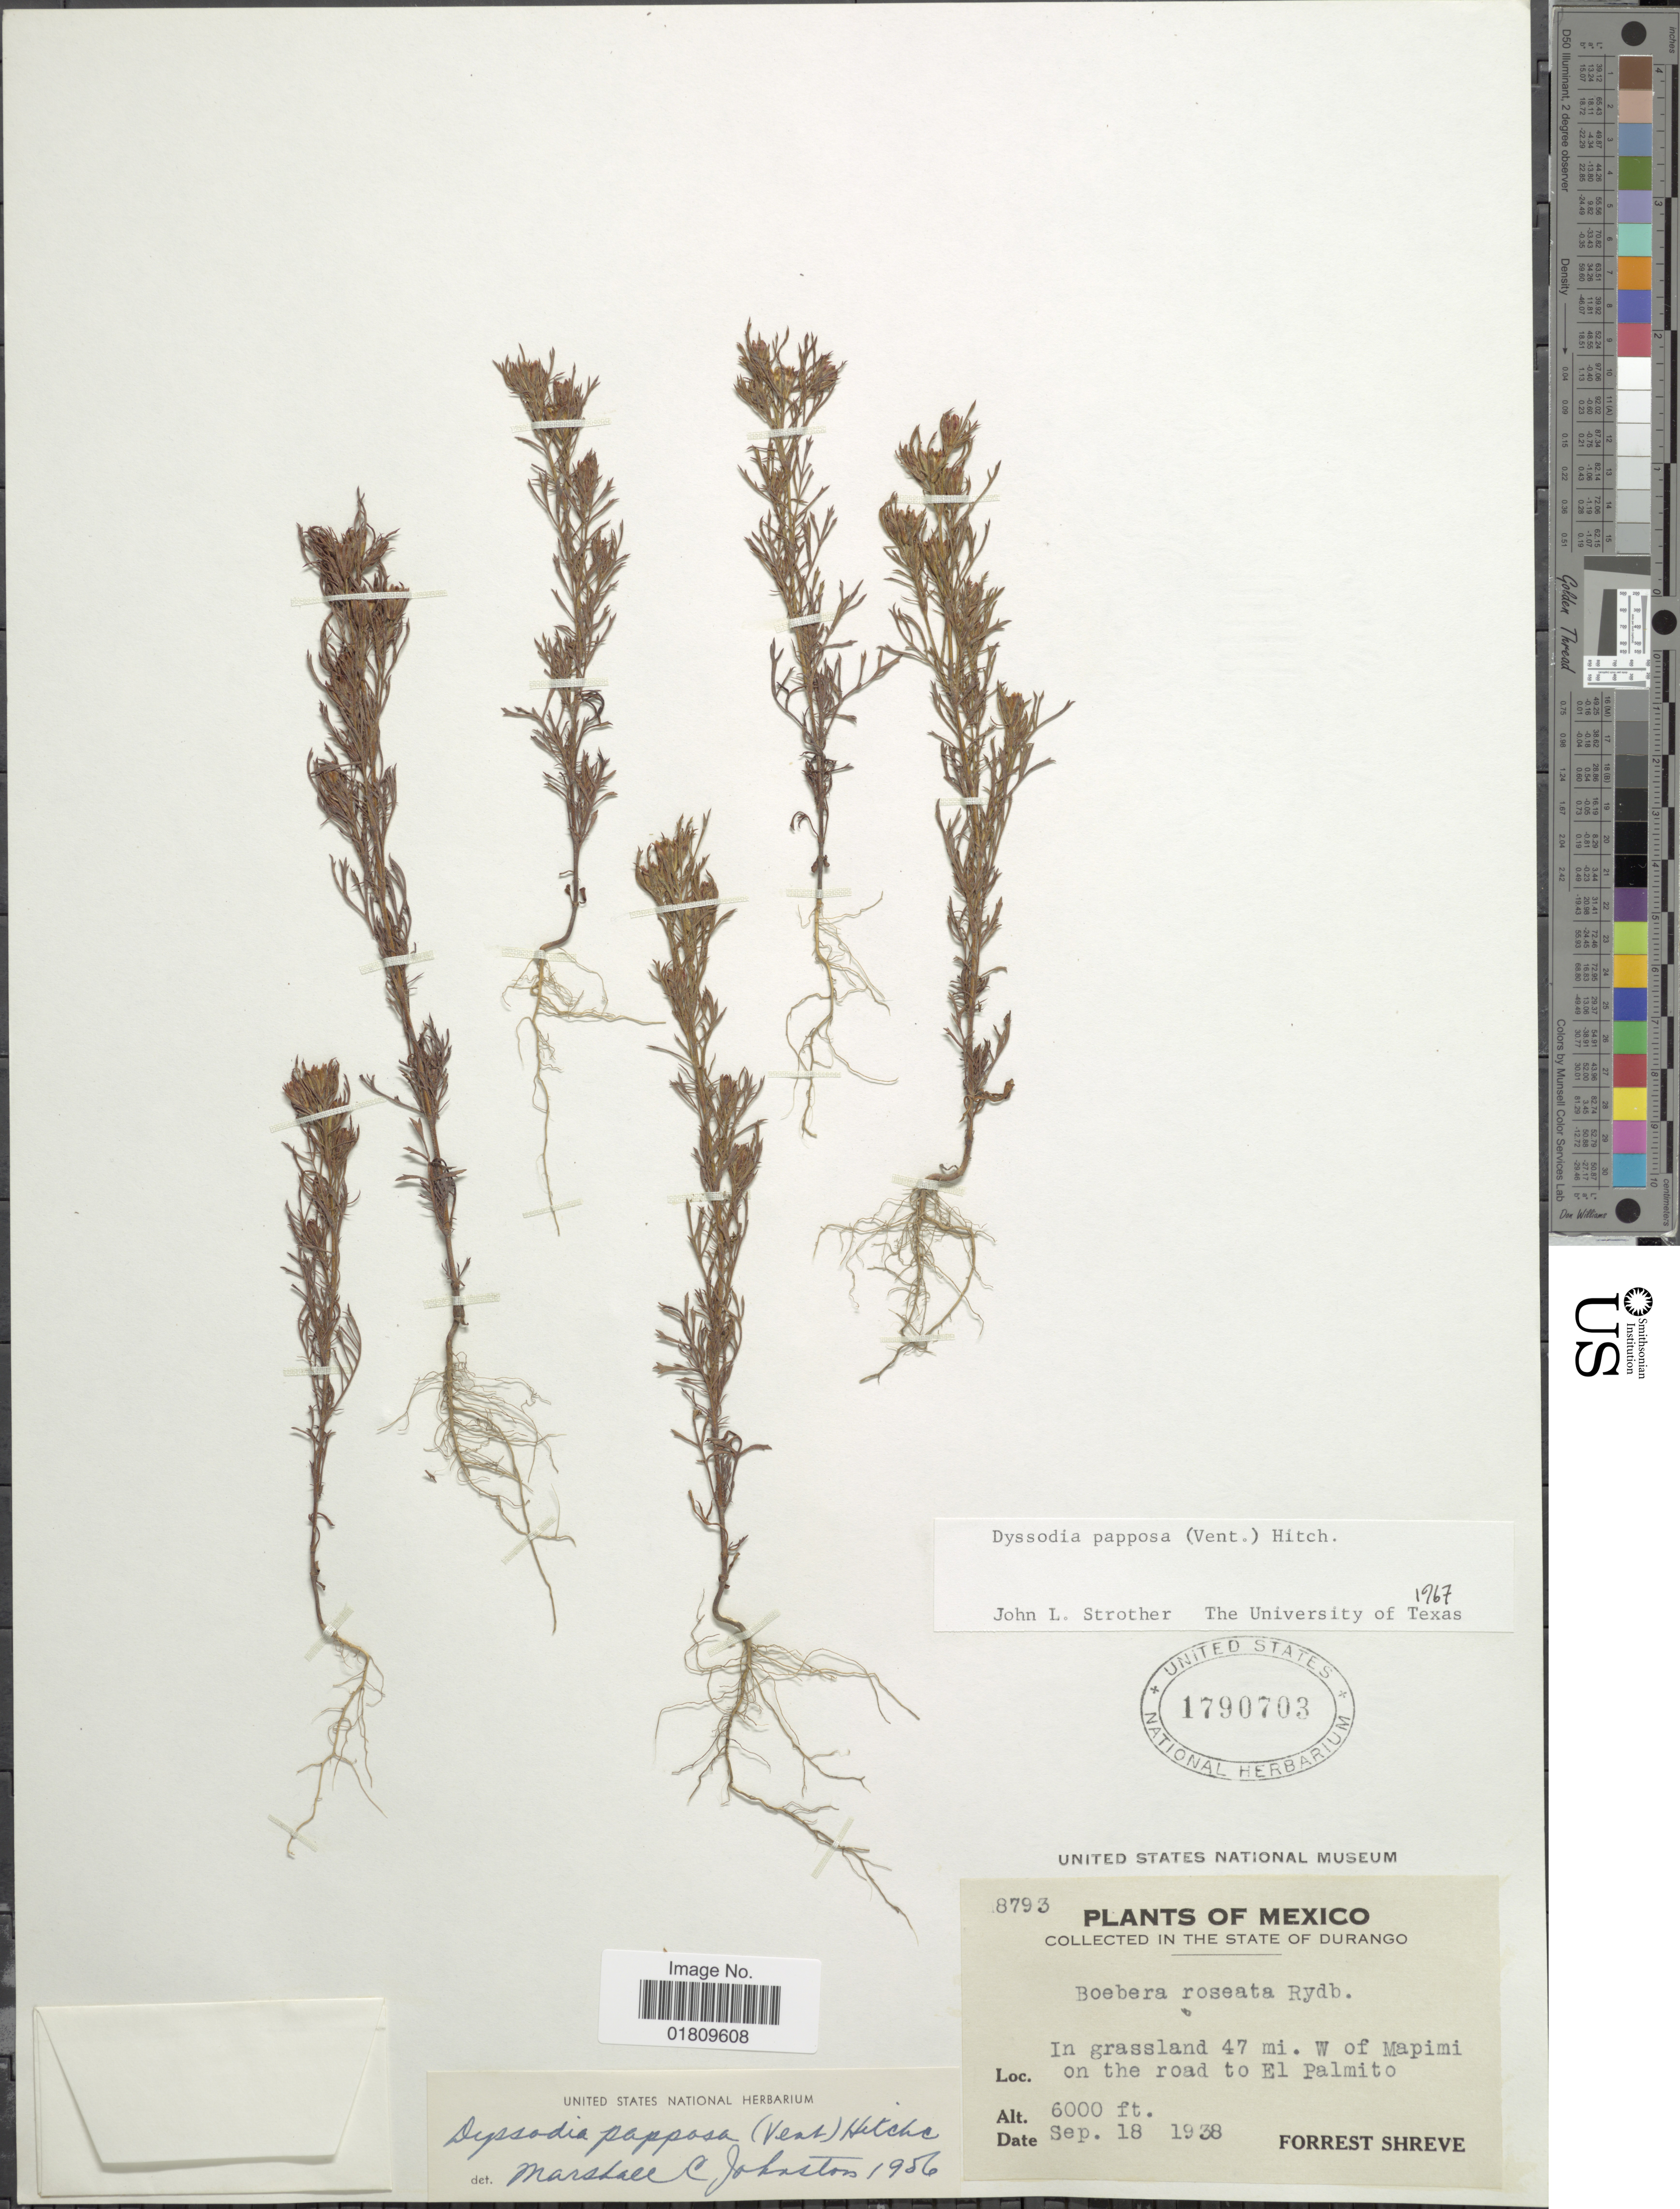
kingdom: Plantae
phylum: Tracheophyta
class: Magnoliopsida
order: Asterales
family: Asteraceae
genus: Dyssodia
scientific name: Dyssodia papposa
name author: (Vent.) Hitchc.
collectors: F. Shreve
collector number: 8793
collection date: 1938-09-18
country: Mexico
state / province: Durango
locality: In grassland 47 mi. W of Mapimi on the road to El Palmito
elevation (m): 1829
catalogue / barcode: US 1790703